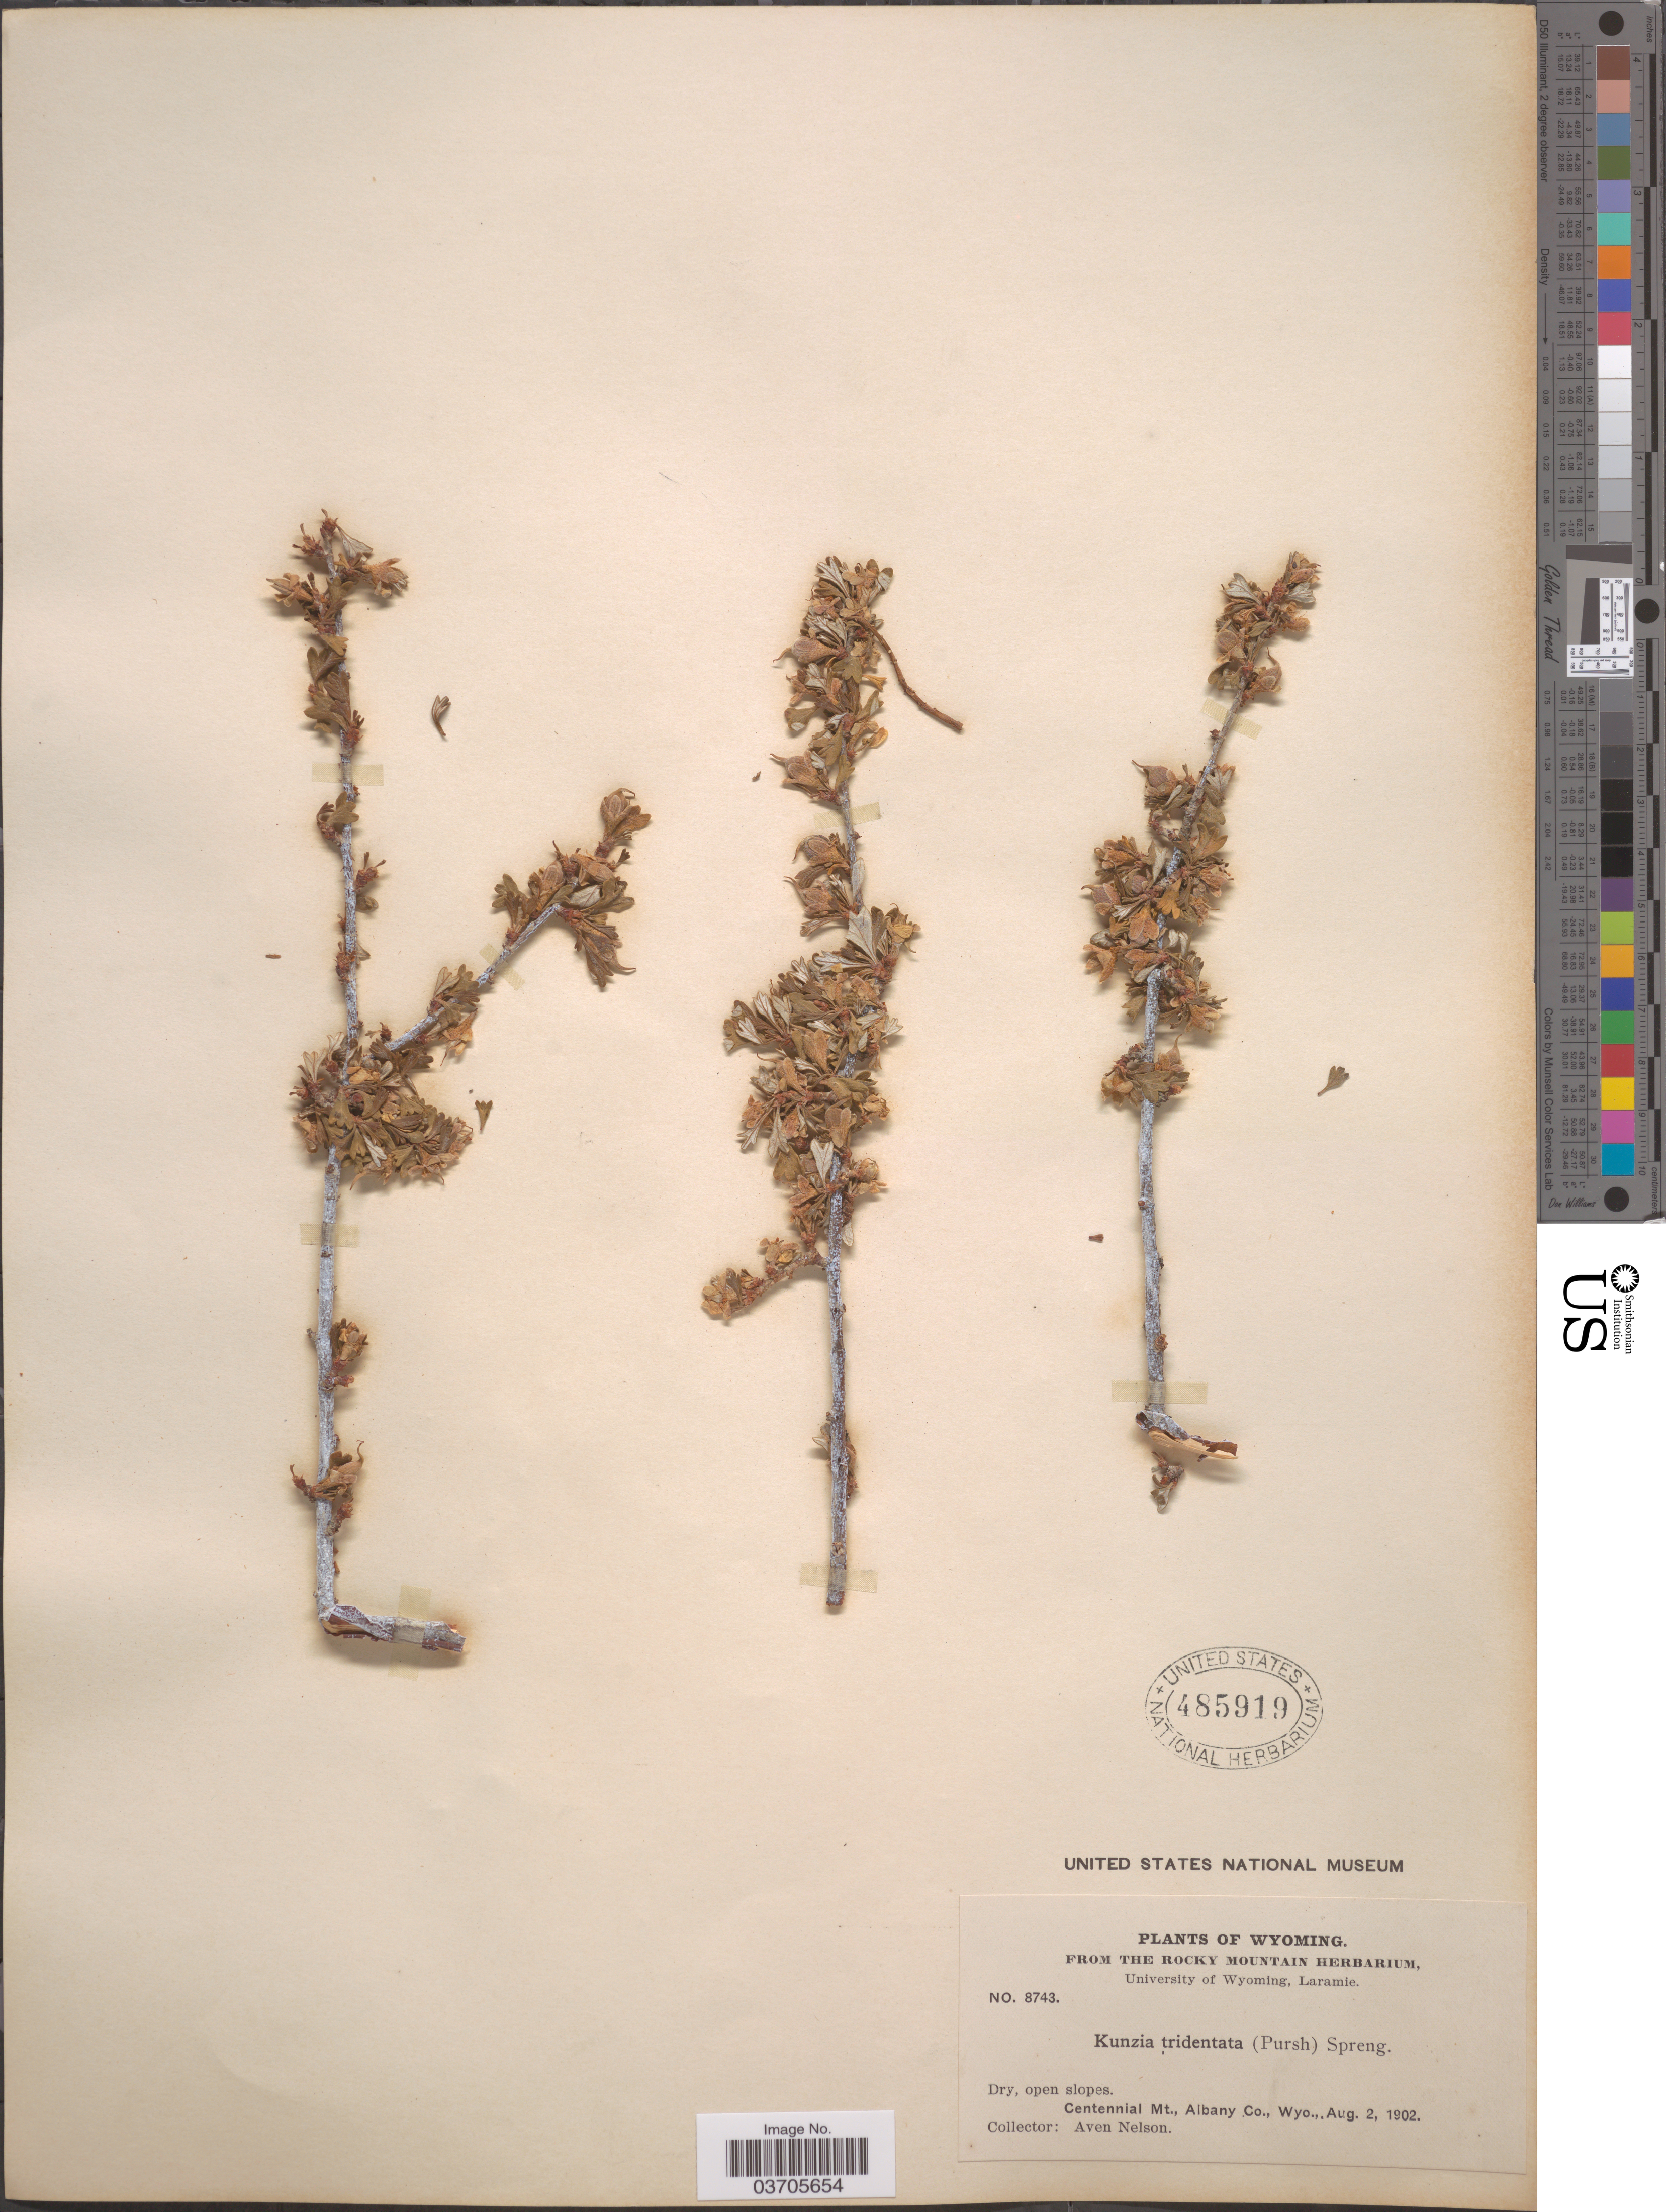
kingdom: Plantae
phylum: Tracheophyta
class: Magnoliopsida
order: Rosales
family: Rosaceae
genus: Purshia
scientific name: Purshia tridentata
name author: (Pursh) DC.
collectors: A. Nelson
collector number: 8743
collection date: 1902-08-02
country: United States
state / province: Wyoming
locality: Centennial Mt., Albany Co.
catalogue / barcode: US 485919